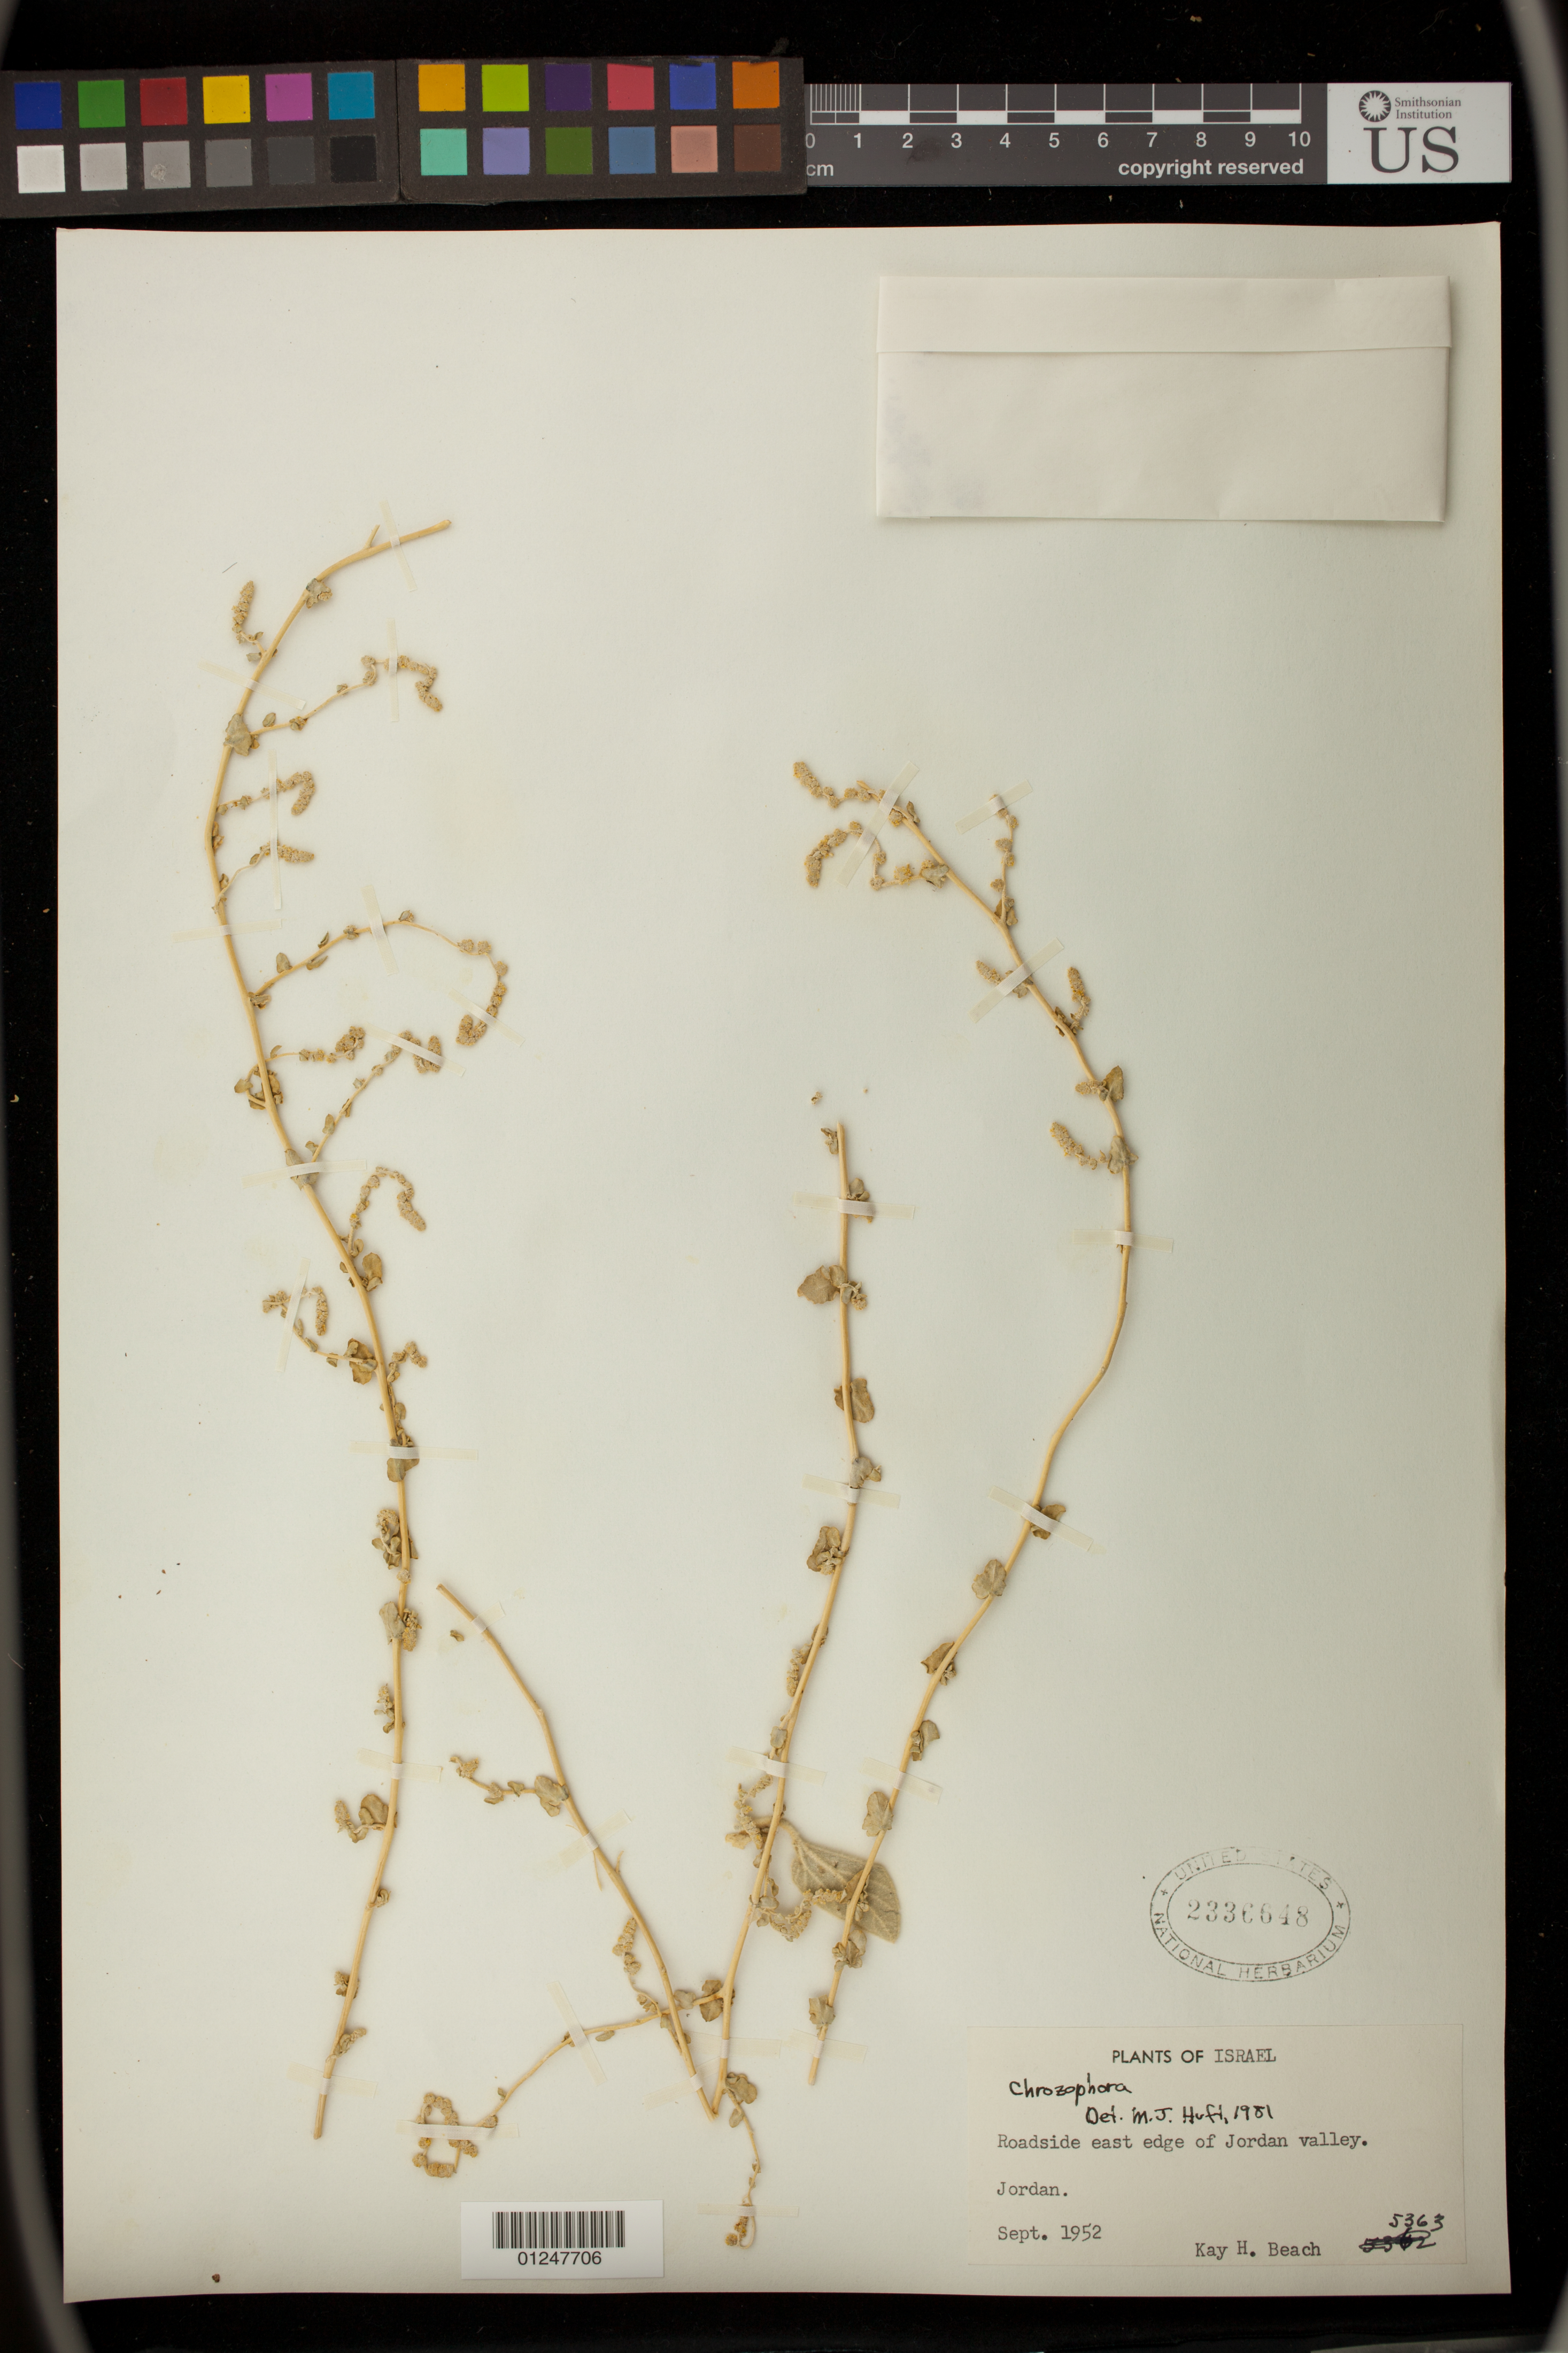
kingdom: Plantae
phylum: Tracheophyta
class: Magnoliopsida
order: Malpighiales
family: Euphorbiaceae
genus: Chrozophora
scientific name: Chrozophora sp.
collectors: K. H. Beach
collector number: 5363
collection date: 1952-09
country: Jordan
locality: Roadside east edge of Jordan valley.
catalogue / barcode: US 2336648